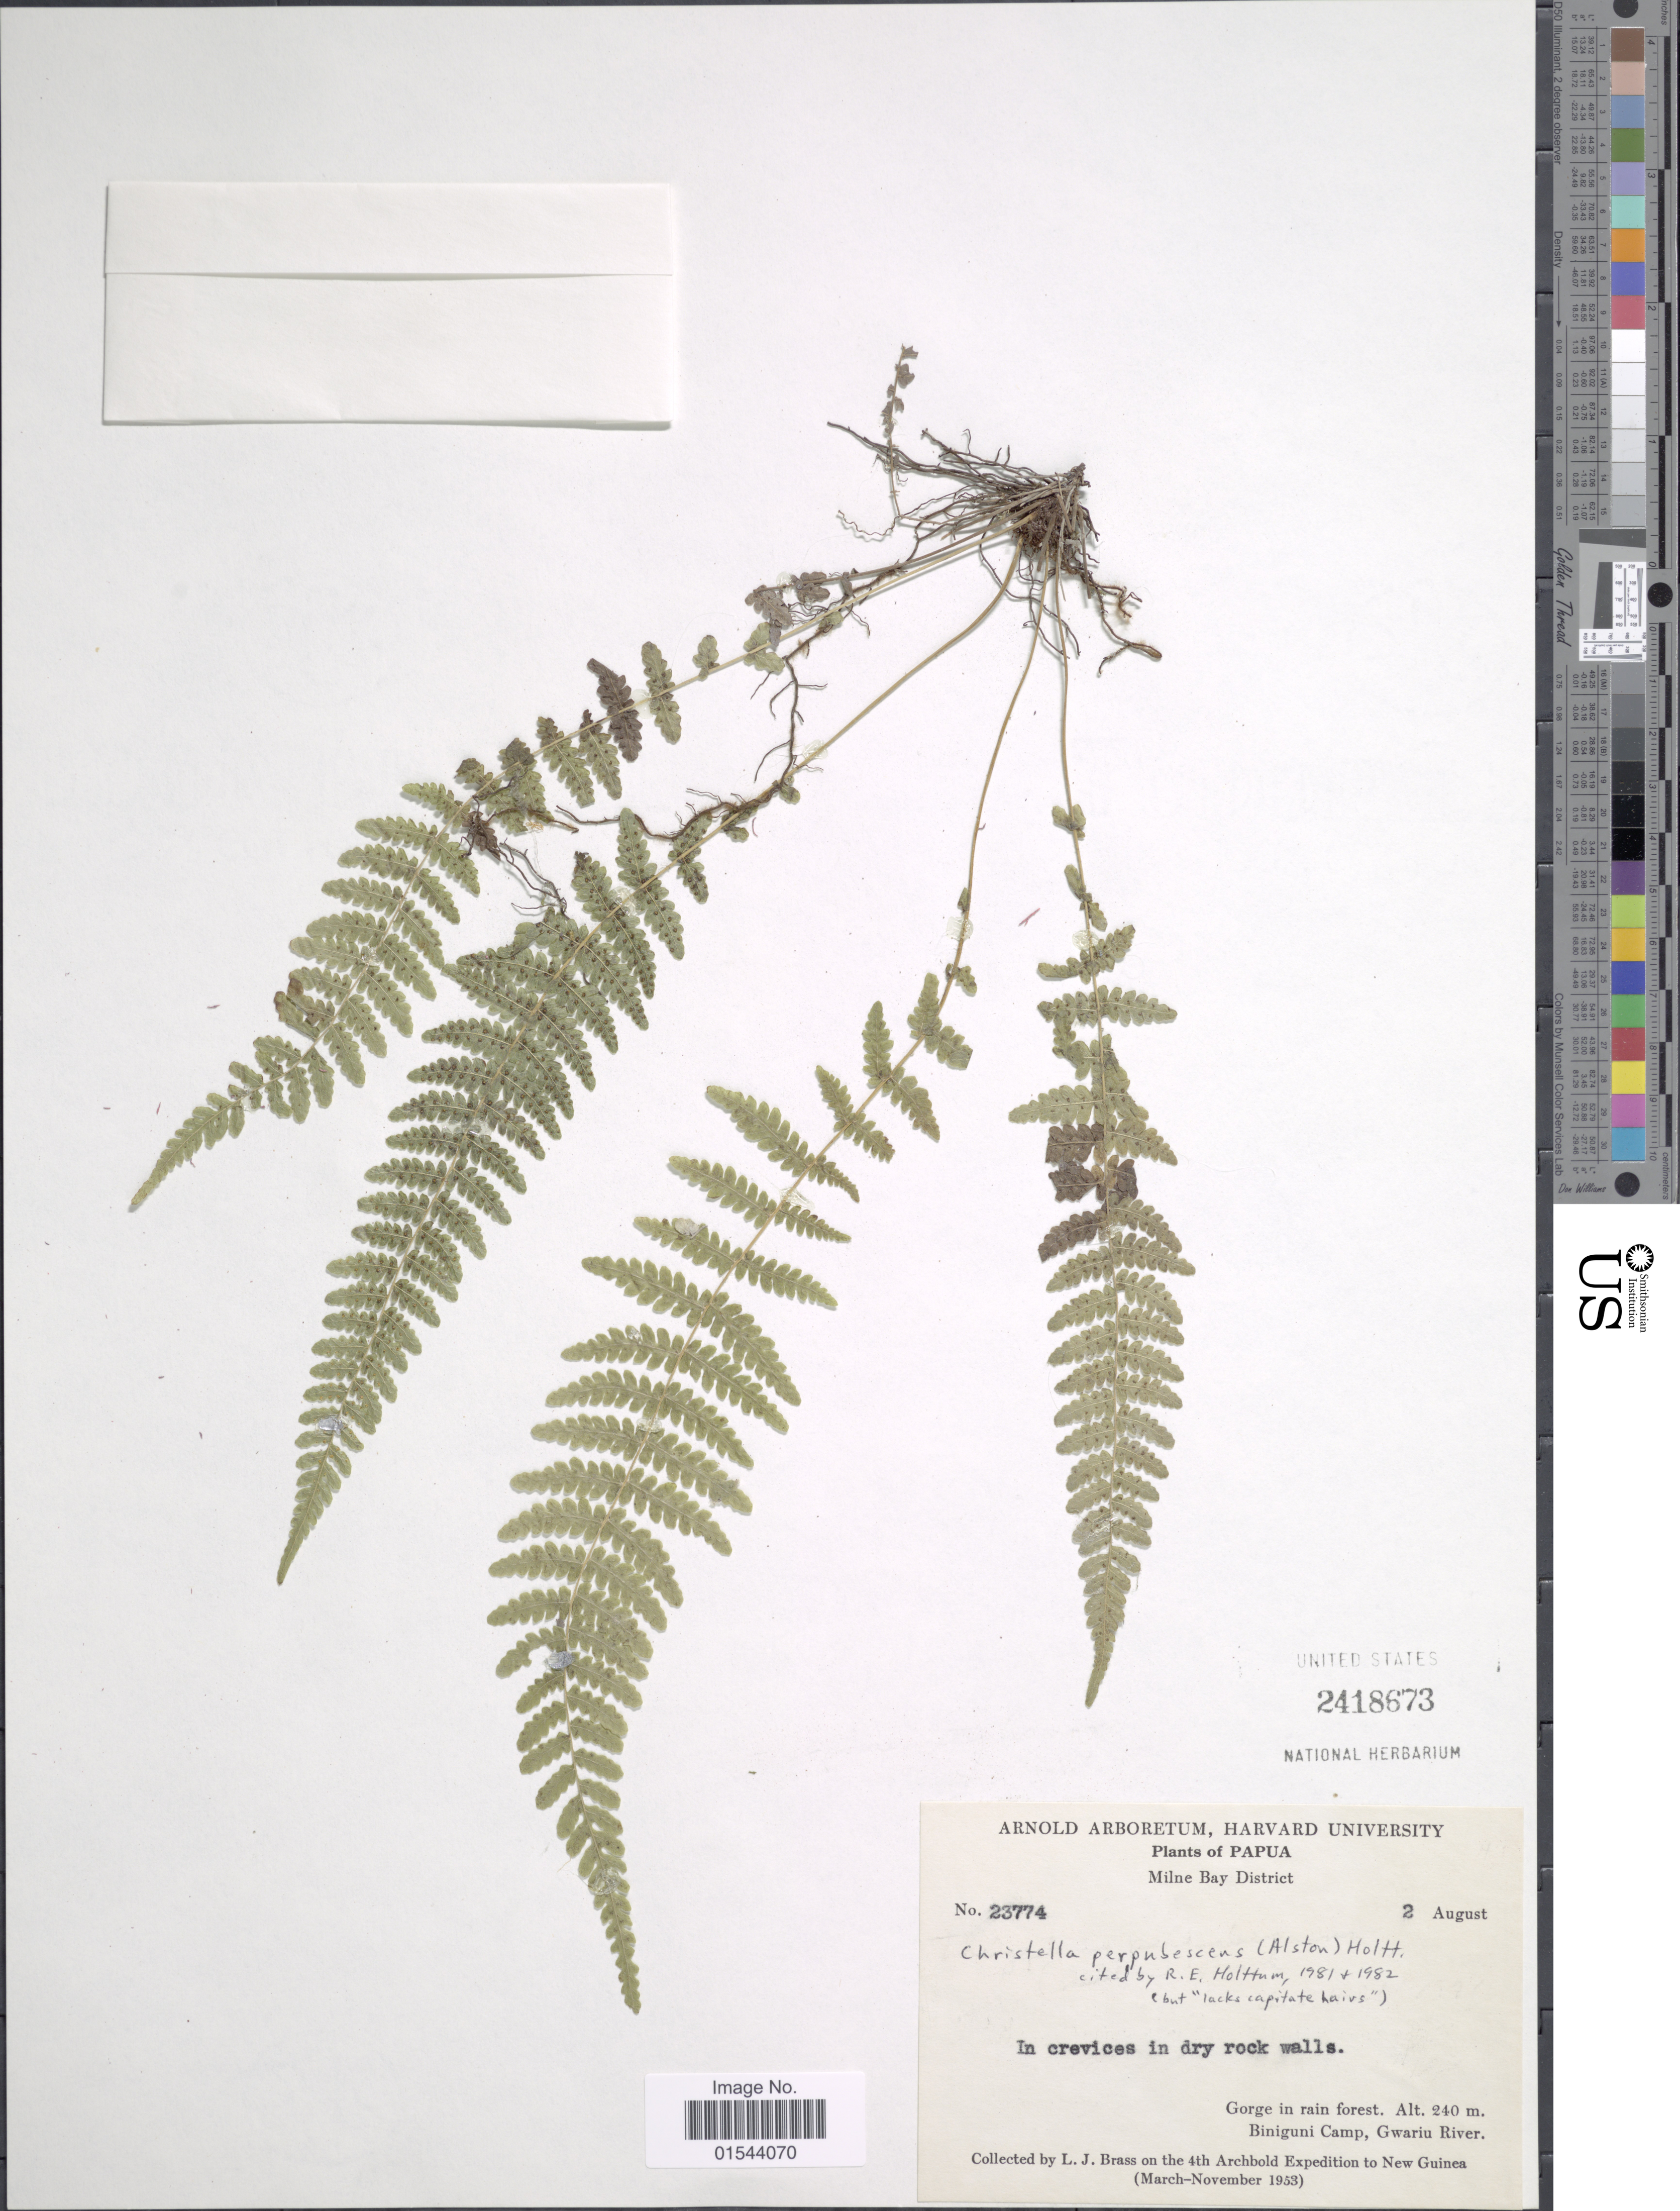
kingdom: Plantae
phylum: Tracheophyta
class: Polypodiopsida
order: Polypodiales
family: Thelypteridaceae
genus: Christella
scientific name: Christella perpubescens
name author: (Alston) Holttum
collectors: L. J. Brass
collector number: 23774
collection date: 1953-08-02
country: Papua New Guinea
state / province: Milne Bay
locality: Milne Bay District, Gorge in rain forest, Biniguni Camp, Gwariu River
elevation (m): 240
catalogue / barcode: US 2418673